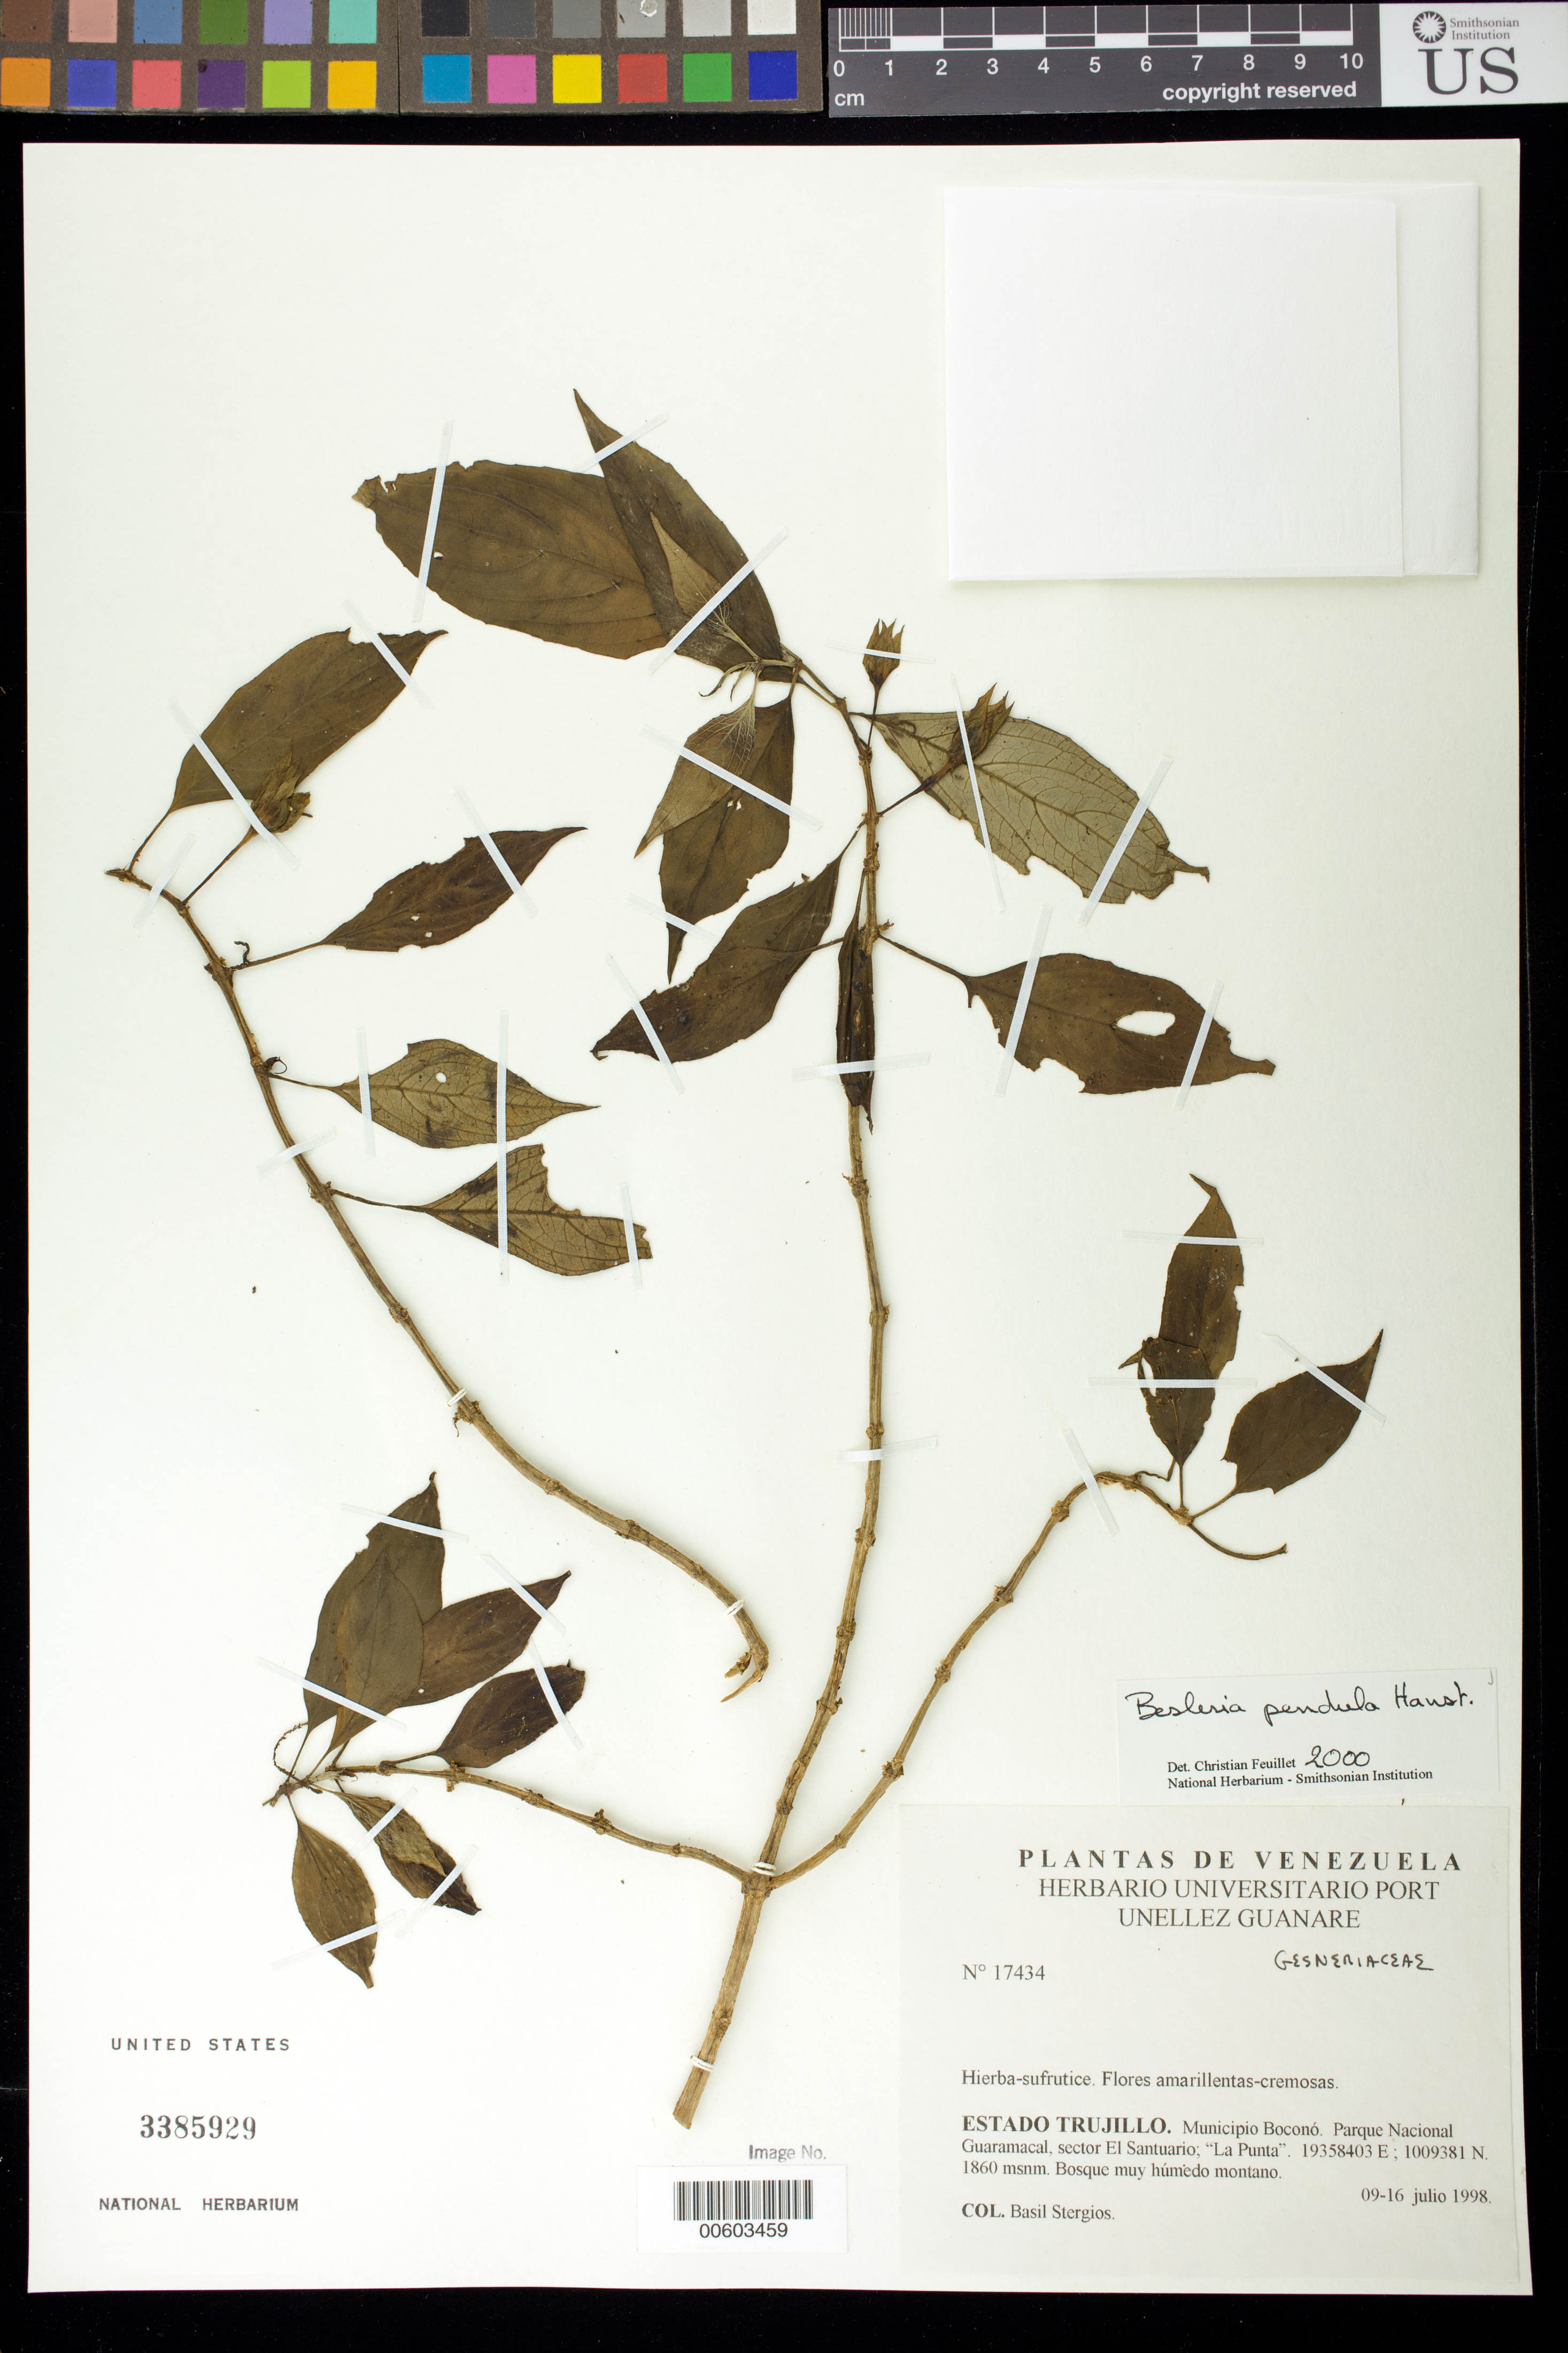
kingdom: Plantae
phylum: Tracheophyta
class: Magnoliopsida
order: Lamiales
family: Gesneriaceae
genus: Besleria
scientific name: Besleria pendula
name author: Hanst.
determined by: Feuillet, C.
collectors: B. G. Stergios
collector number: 17434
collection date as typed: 9-16 Jul 1998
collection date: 1998-07-09/1998-07-16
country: Venezuela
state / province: Trujillo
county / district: Boconó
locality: Parque Nacional Guaramacal, Sector El Santuario, La Punta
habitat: Bosque muy húmedo montano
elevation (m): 1860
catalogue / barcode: US 3385929